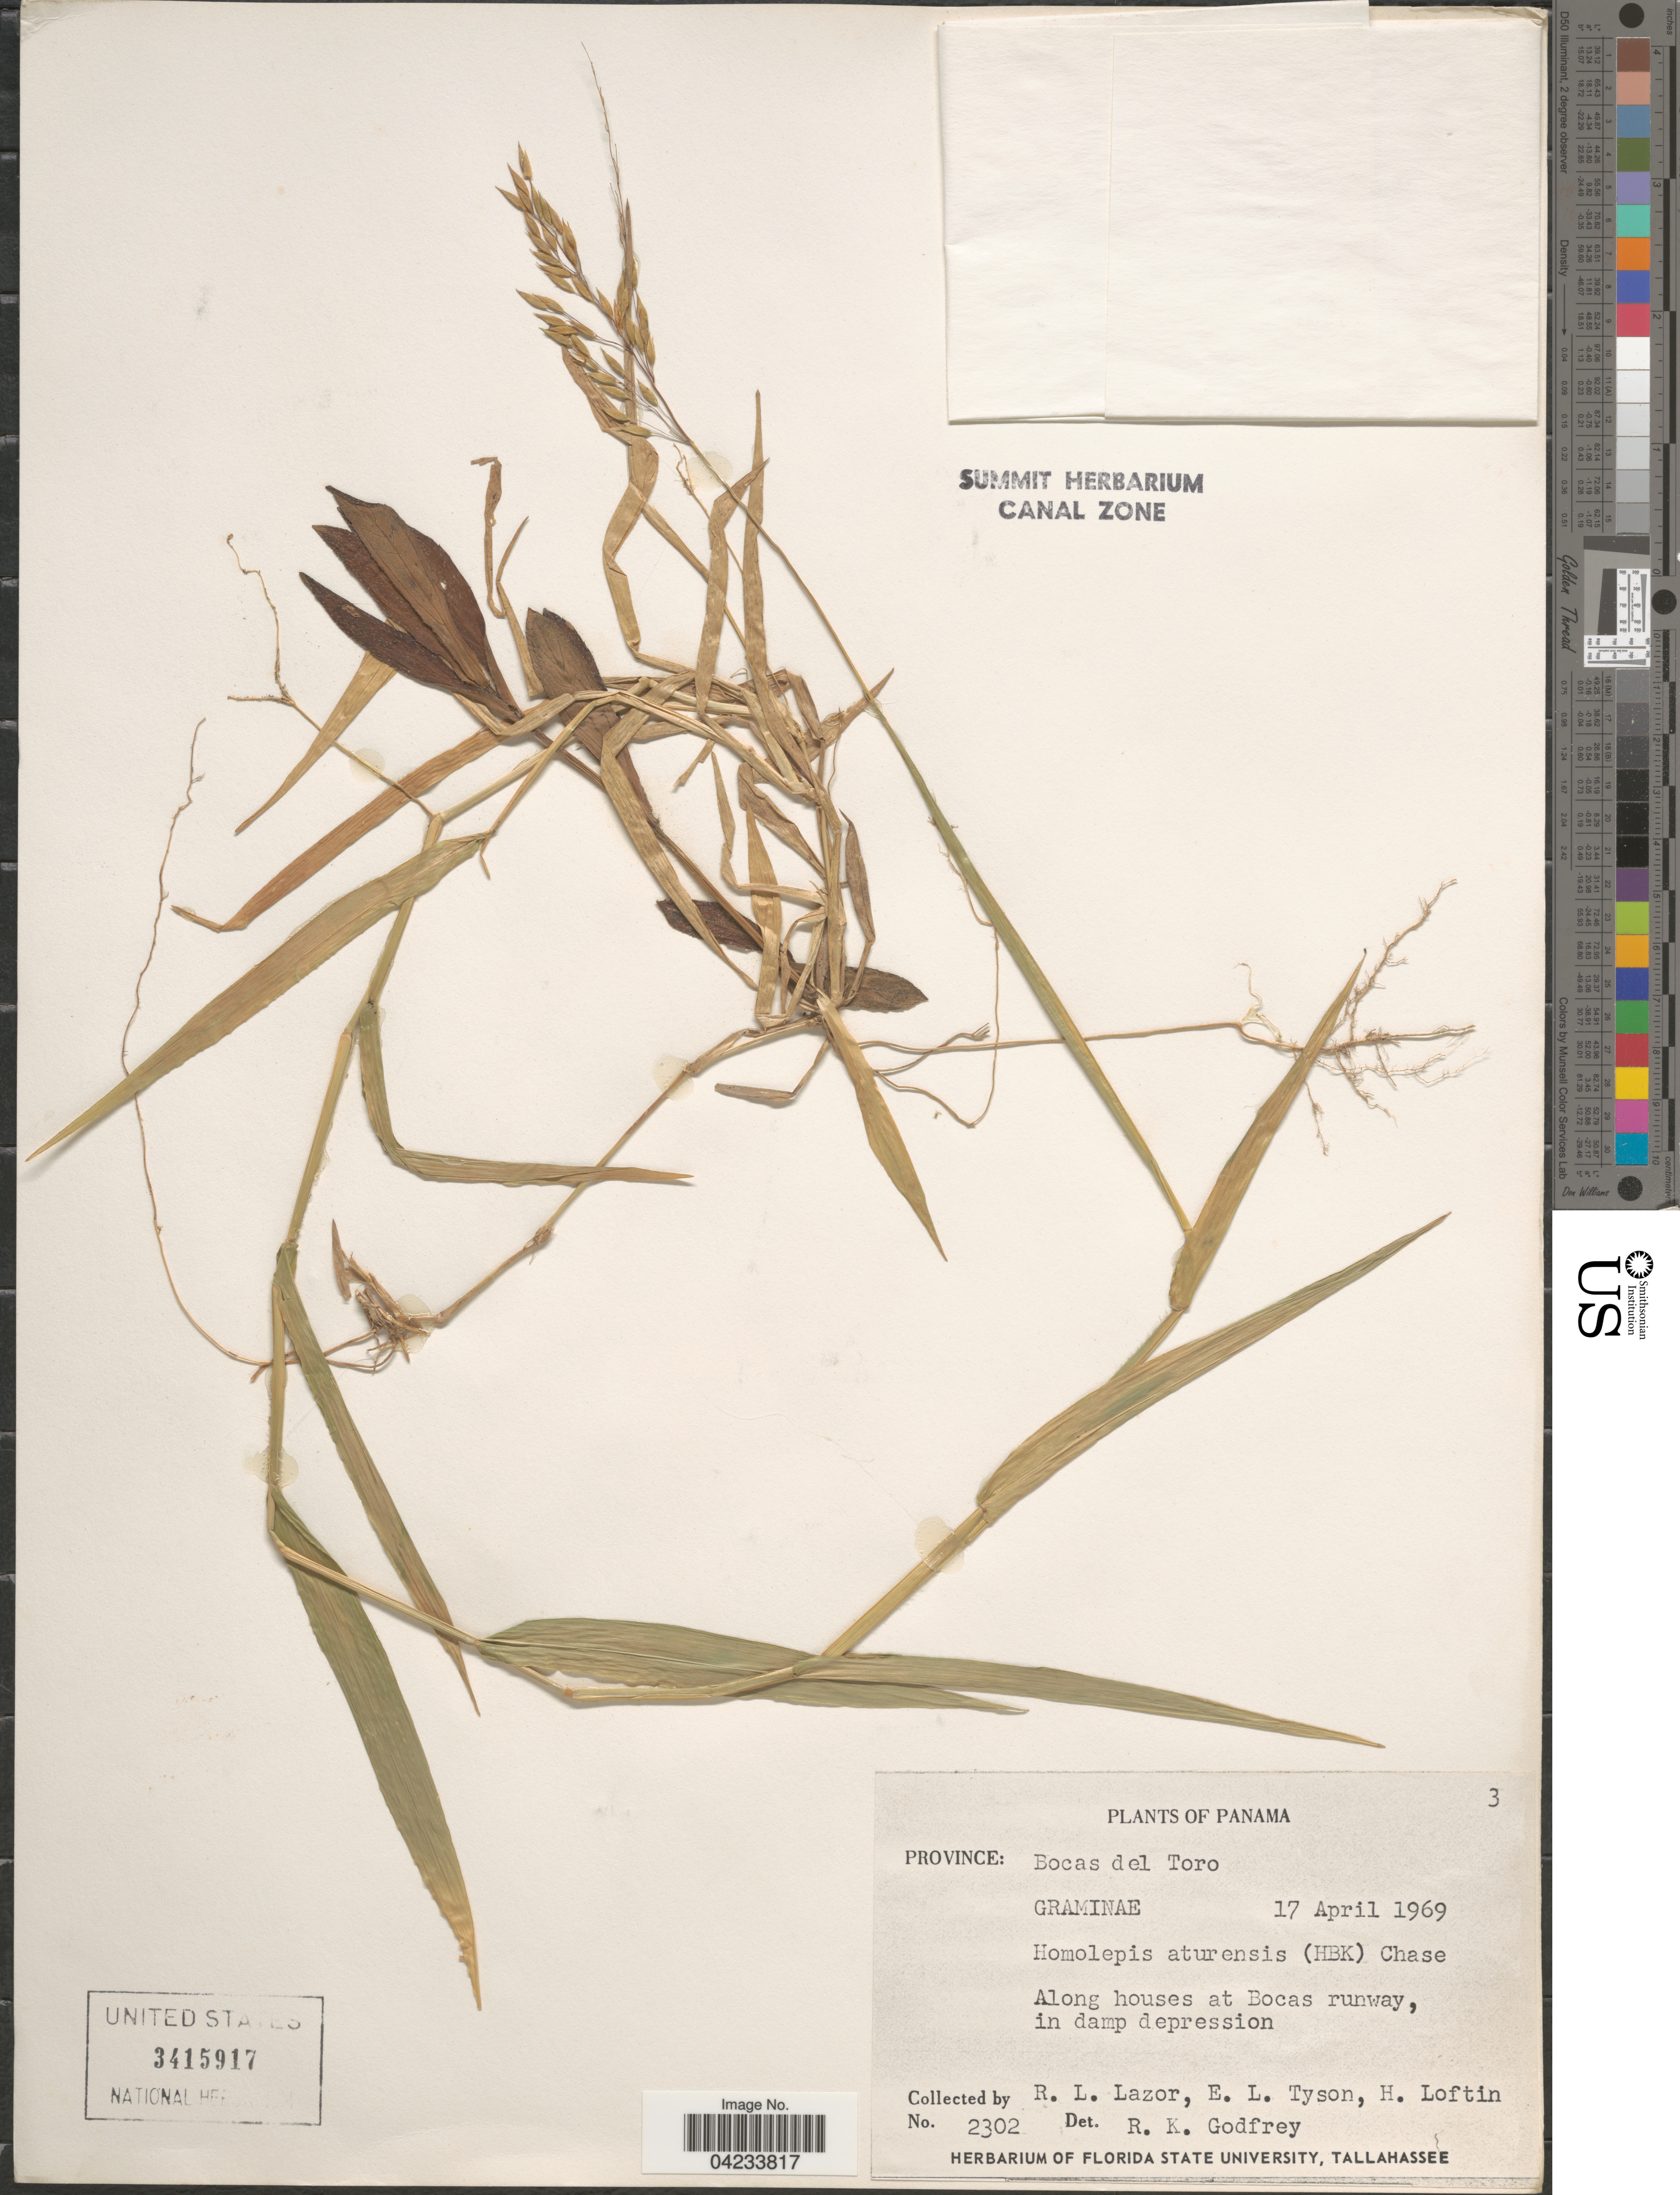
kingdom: Plantae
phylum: Tracheophyta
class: Liliopsida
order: Poales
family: Poaceae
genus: Homolepis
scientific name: Homolepis aturensis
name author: (Kunth) Chase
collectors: R. L. Lazor, E. L. Tyson & H. Loftin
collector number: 2302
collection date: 1969-04-17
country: Panama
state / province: Bocas del Toro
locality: Province: Bocas del Toro. Along houses at Bocas runway, in damp depression.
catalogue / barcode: US 3415917